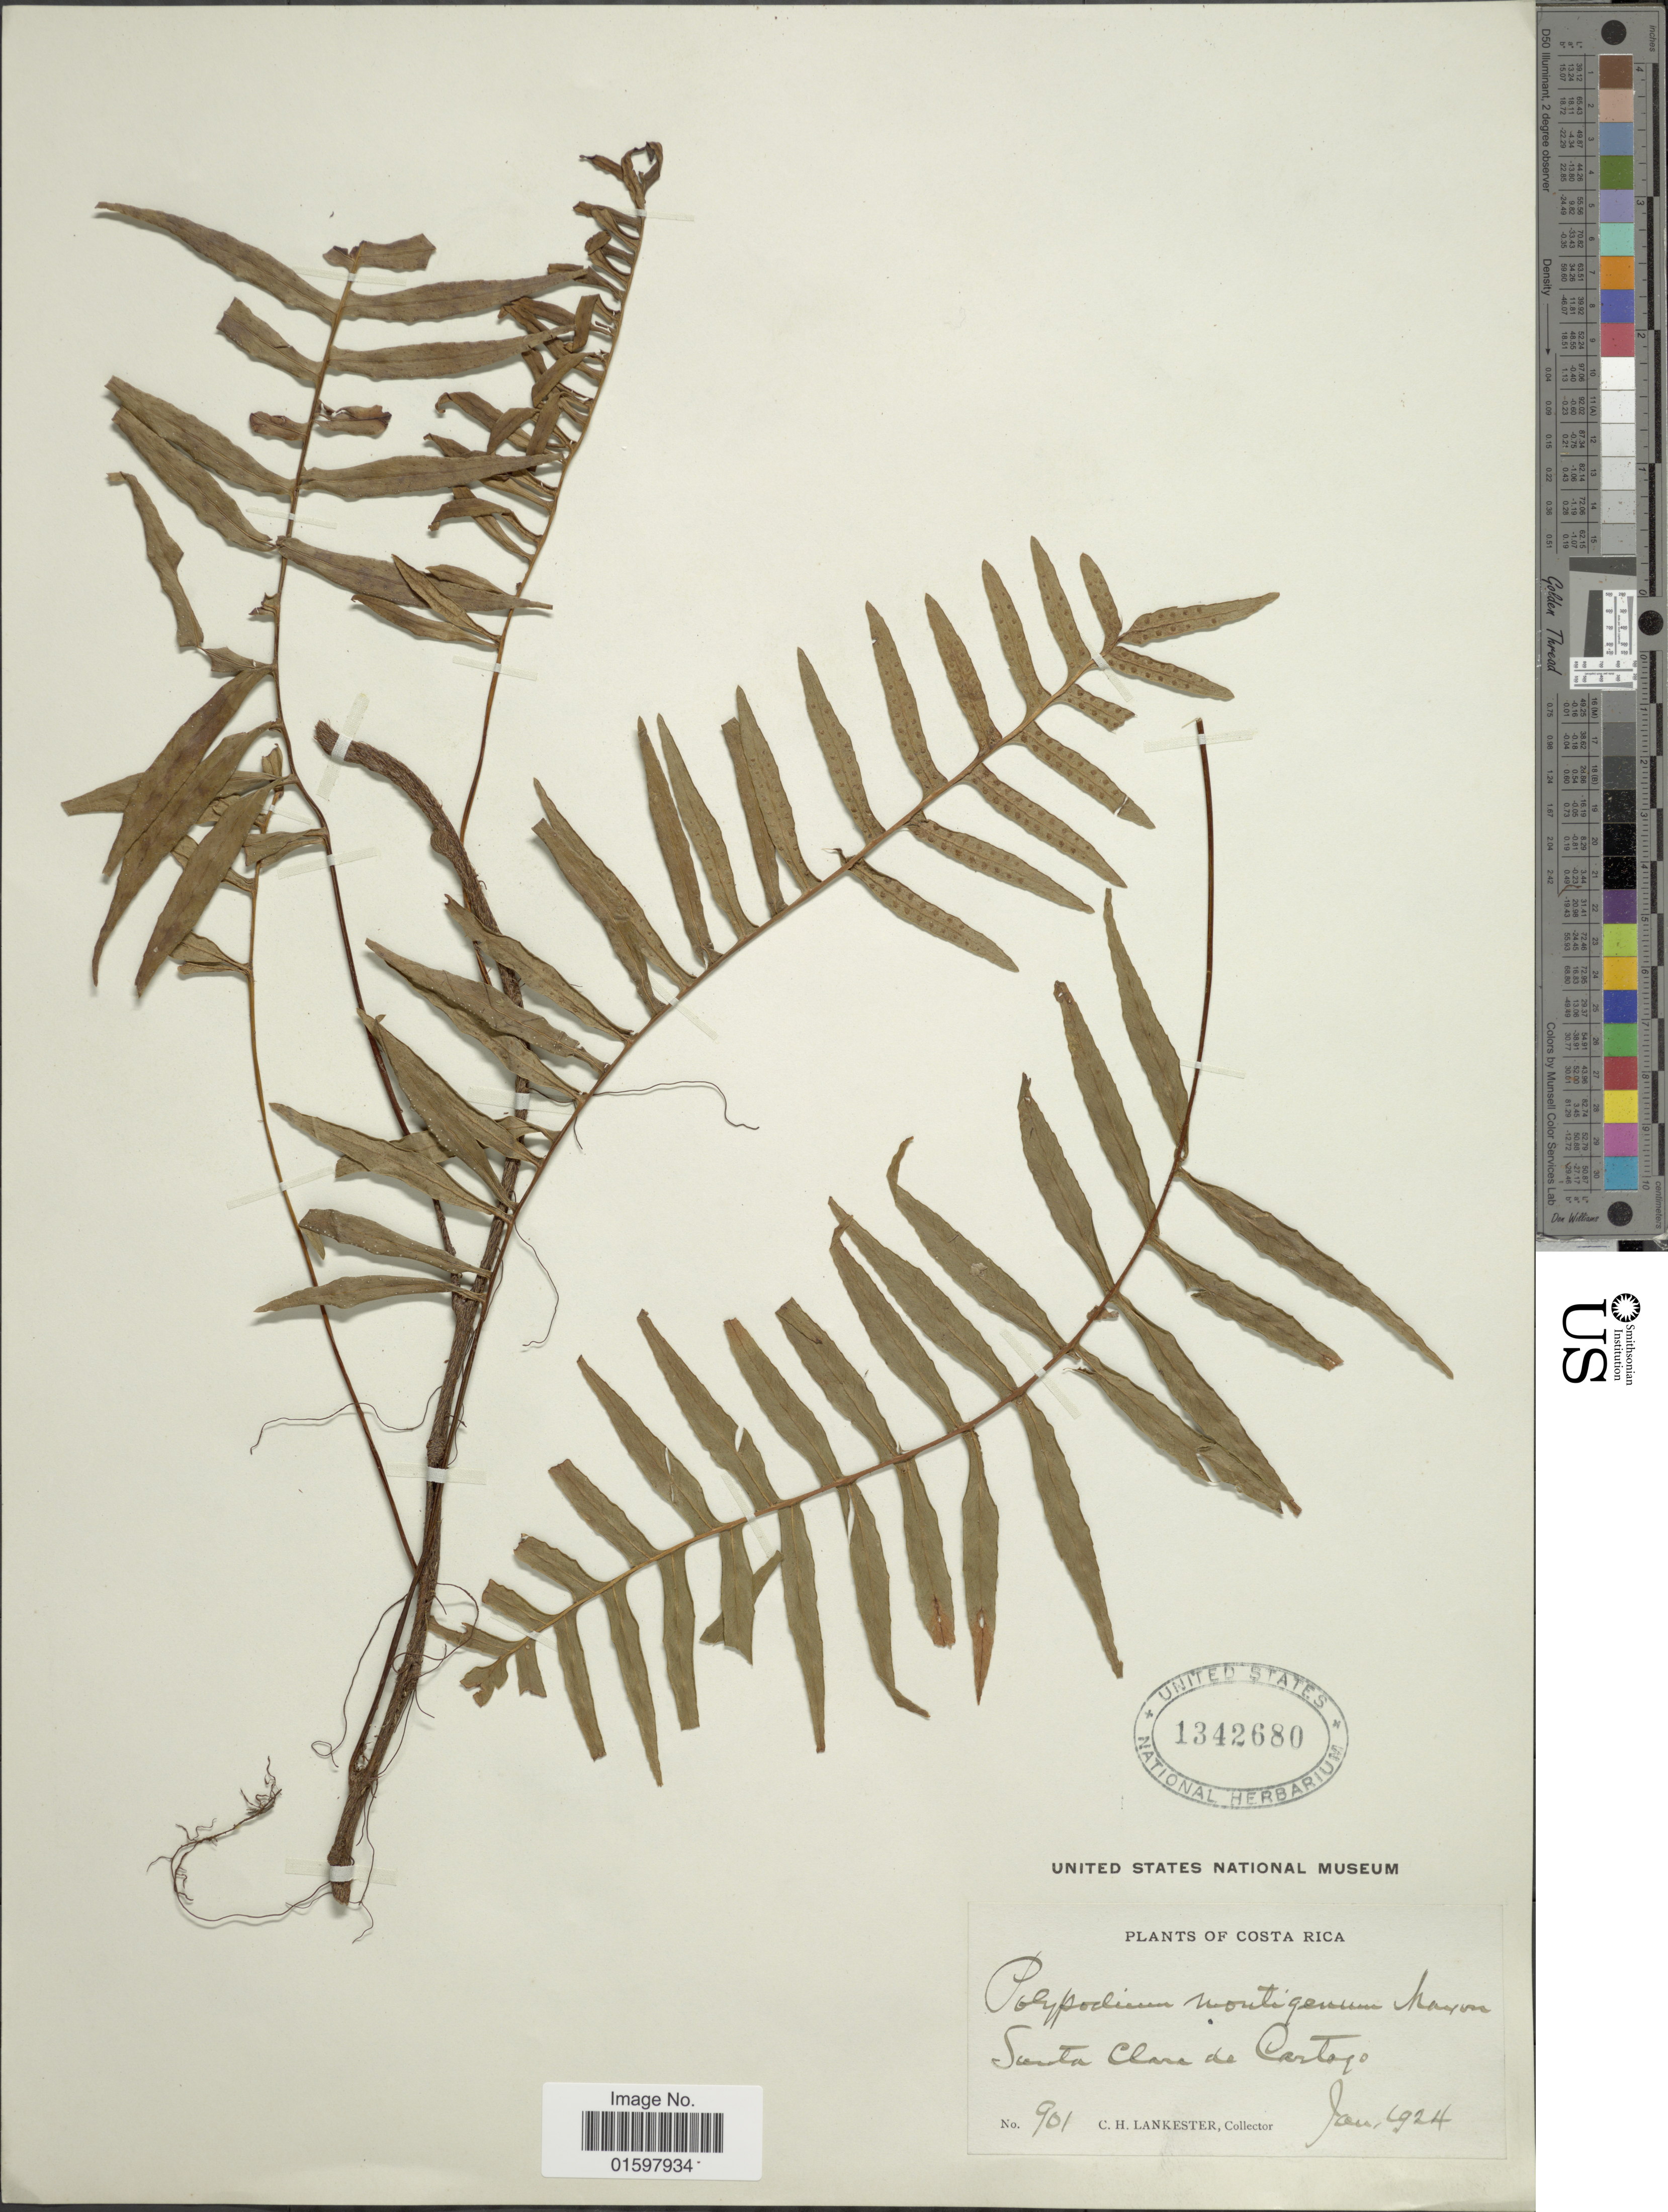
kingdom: Plantae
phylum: Tracheophyta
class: Polypodiopsida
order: Polypodiales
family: Polypodiaceae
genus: Pleopeltis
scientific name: Pleopeltis montigena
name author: (Maxon) A.R. Sm. & Tejero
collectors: C. H. Lankester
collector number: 901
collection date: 1924-01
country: Costa Rica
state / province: Cartago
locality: Santa Clara de Cartago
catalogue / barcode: US 1342680